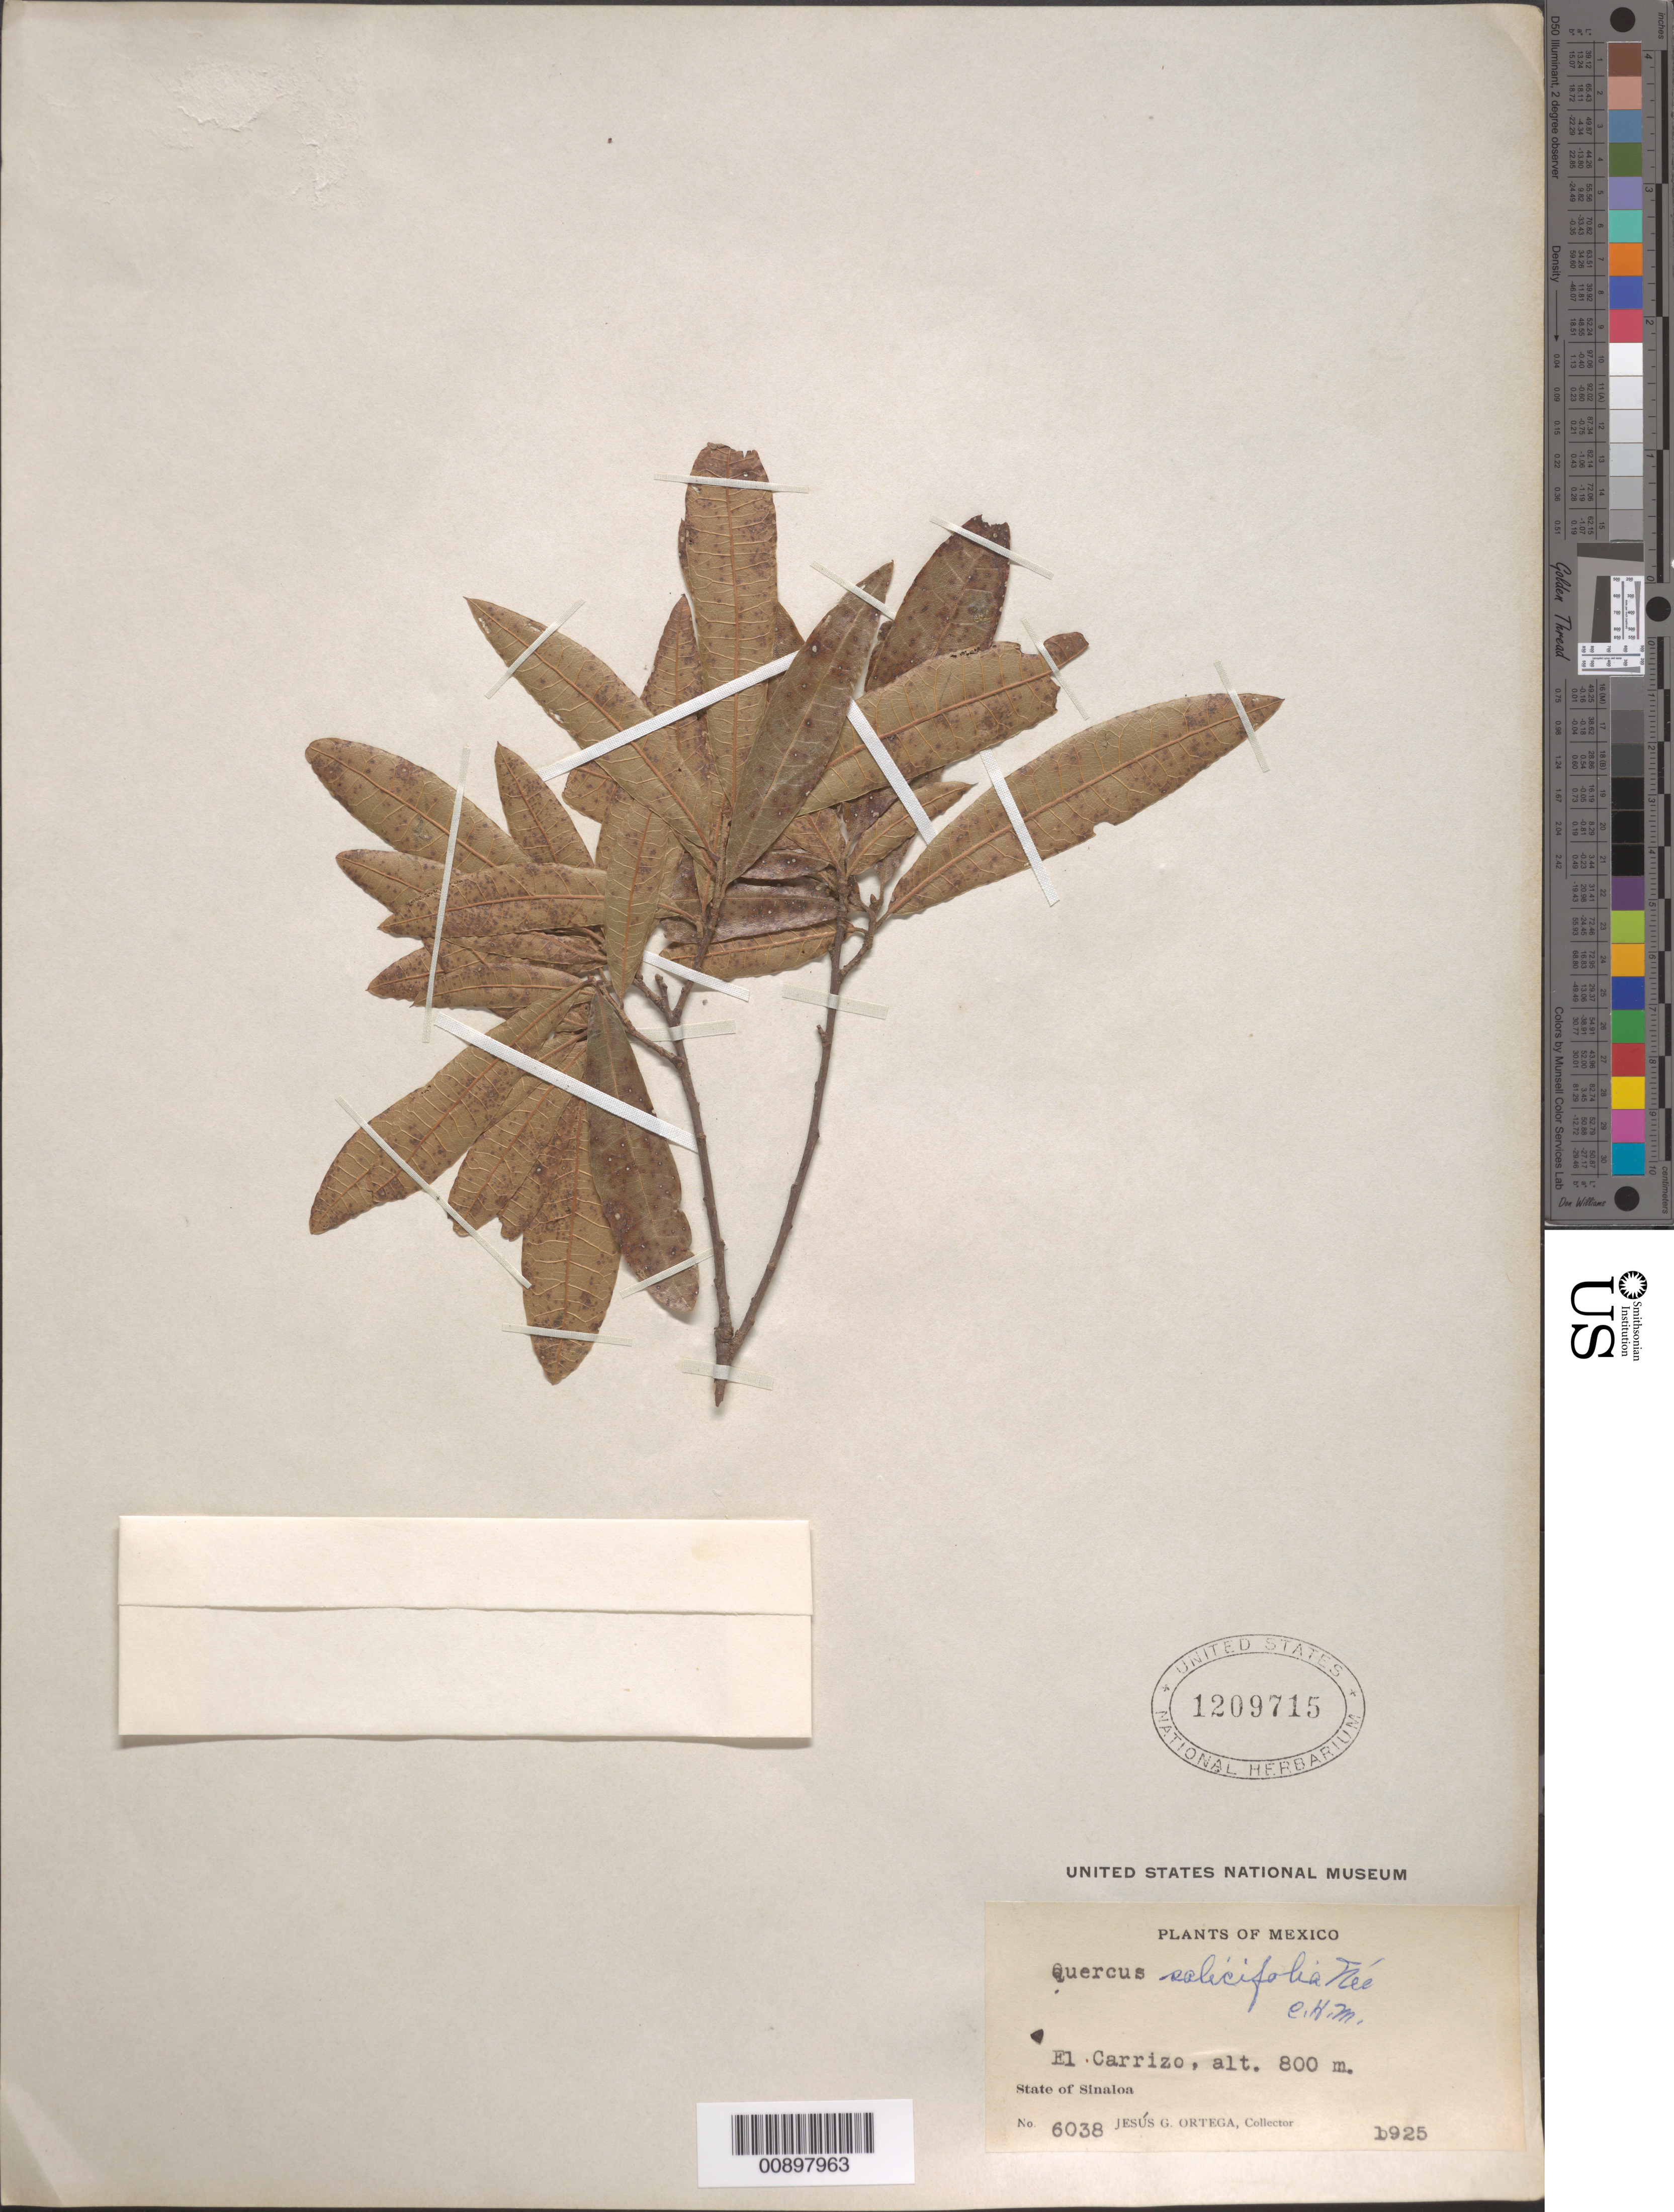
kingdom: Plantae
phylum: Tracheophyta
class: Magnoliopsida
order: Fagales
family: Fagaceae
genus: Quercus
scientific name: Quercus salicifolia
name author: Née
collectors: J. Ortega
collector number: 6038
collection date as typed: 1925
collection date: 1925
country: Mexico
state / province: Sinaloa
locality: El Carrizo.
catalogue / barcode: US 1209715